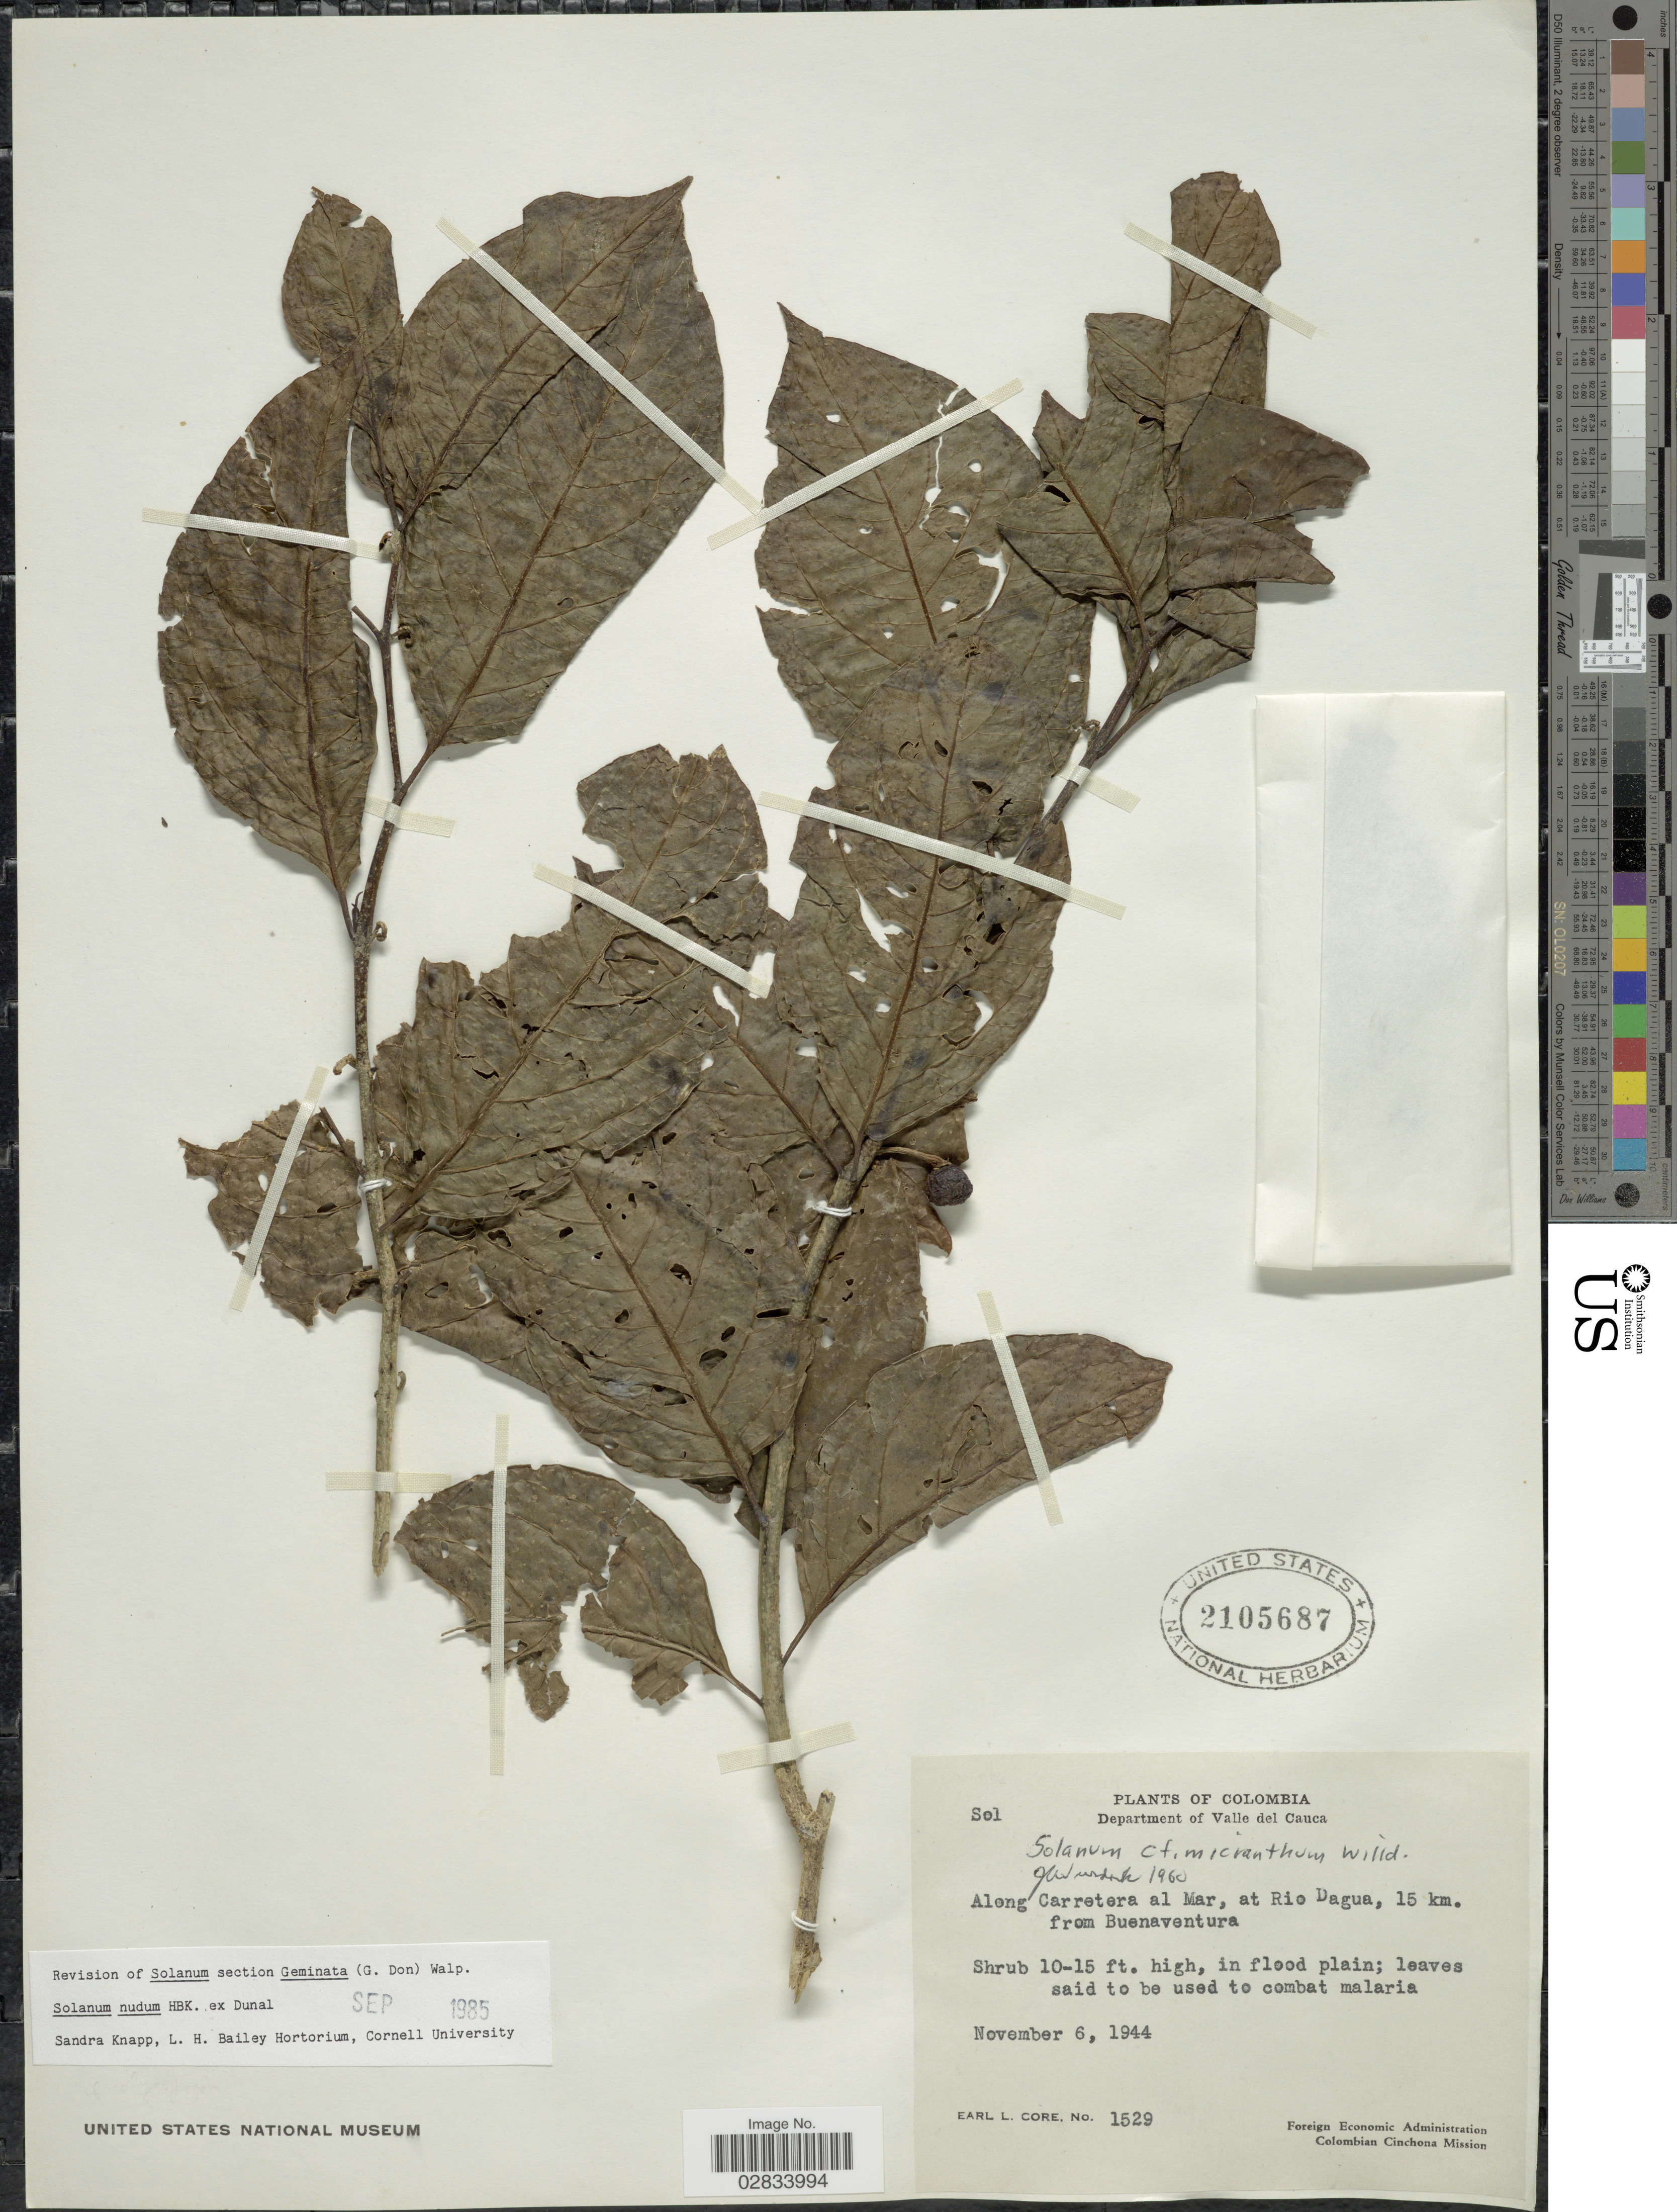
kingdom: Plantae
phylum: Tracheophyta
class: Magnoliopsida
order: Solanales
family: Solanaceae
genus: Solanum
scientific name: Solanum nudum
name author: Dunal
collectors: E. L. Core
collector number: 1529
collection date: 1944-11-06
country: Colombia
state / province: Valle del Cauca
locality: Department of Valle del Cauca, Along Carretera al Mar, at Rio Dagua, 15 km. from Buenaventura.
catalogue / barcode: US 2105687